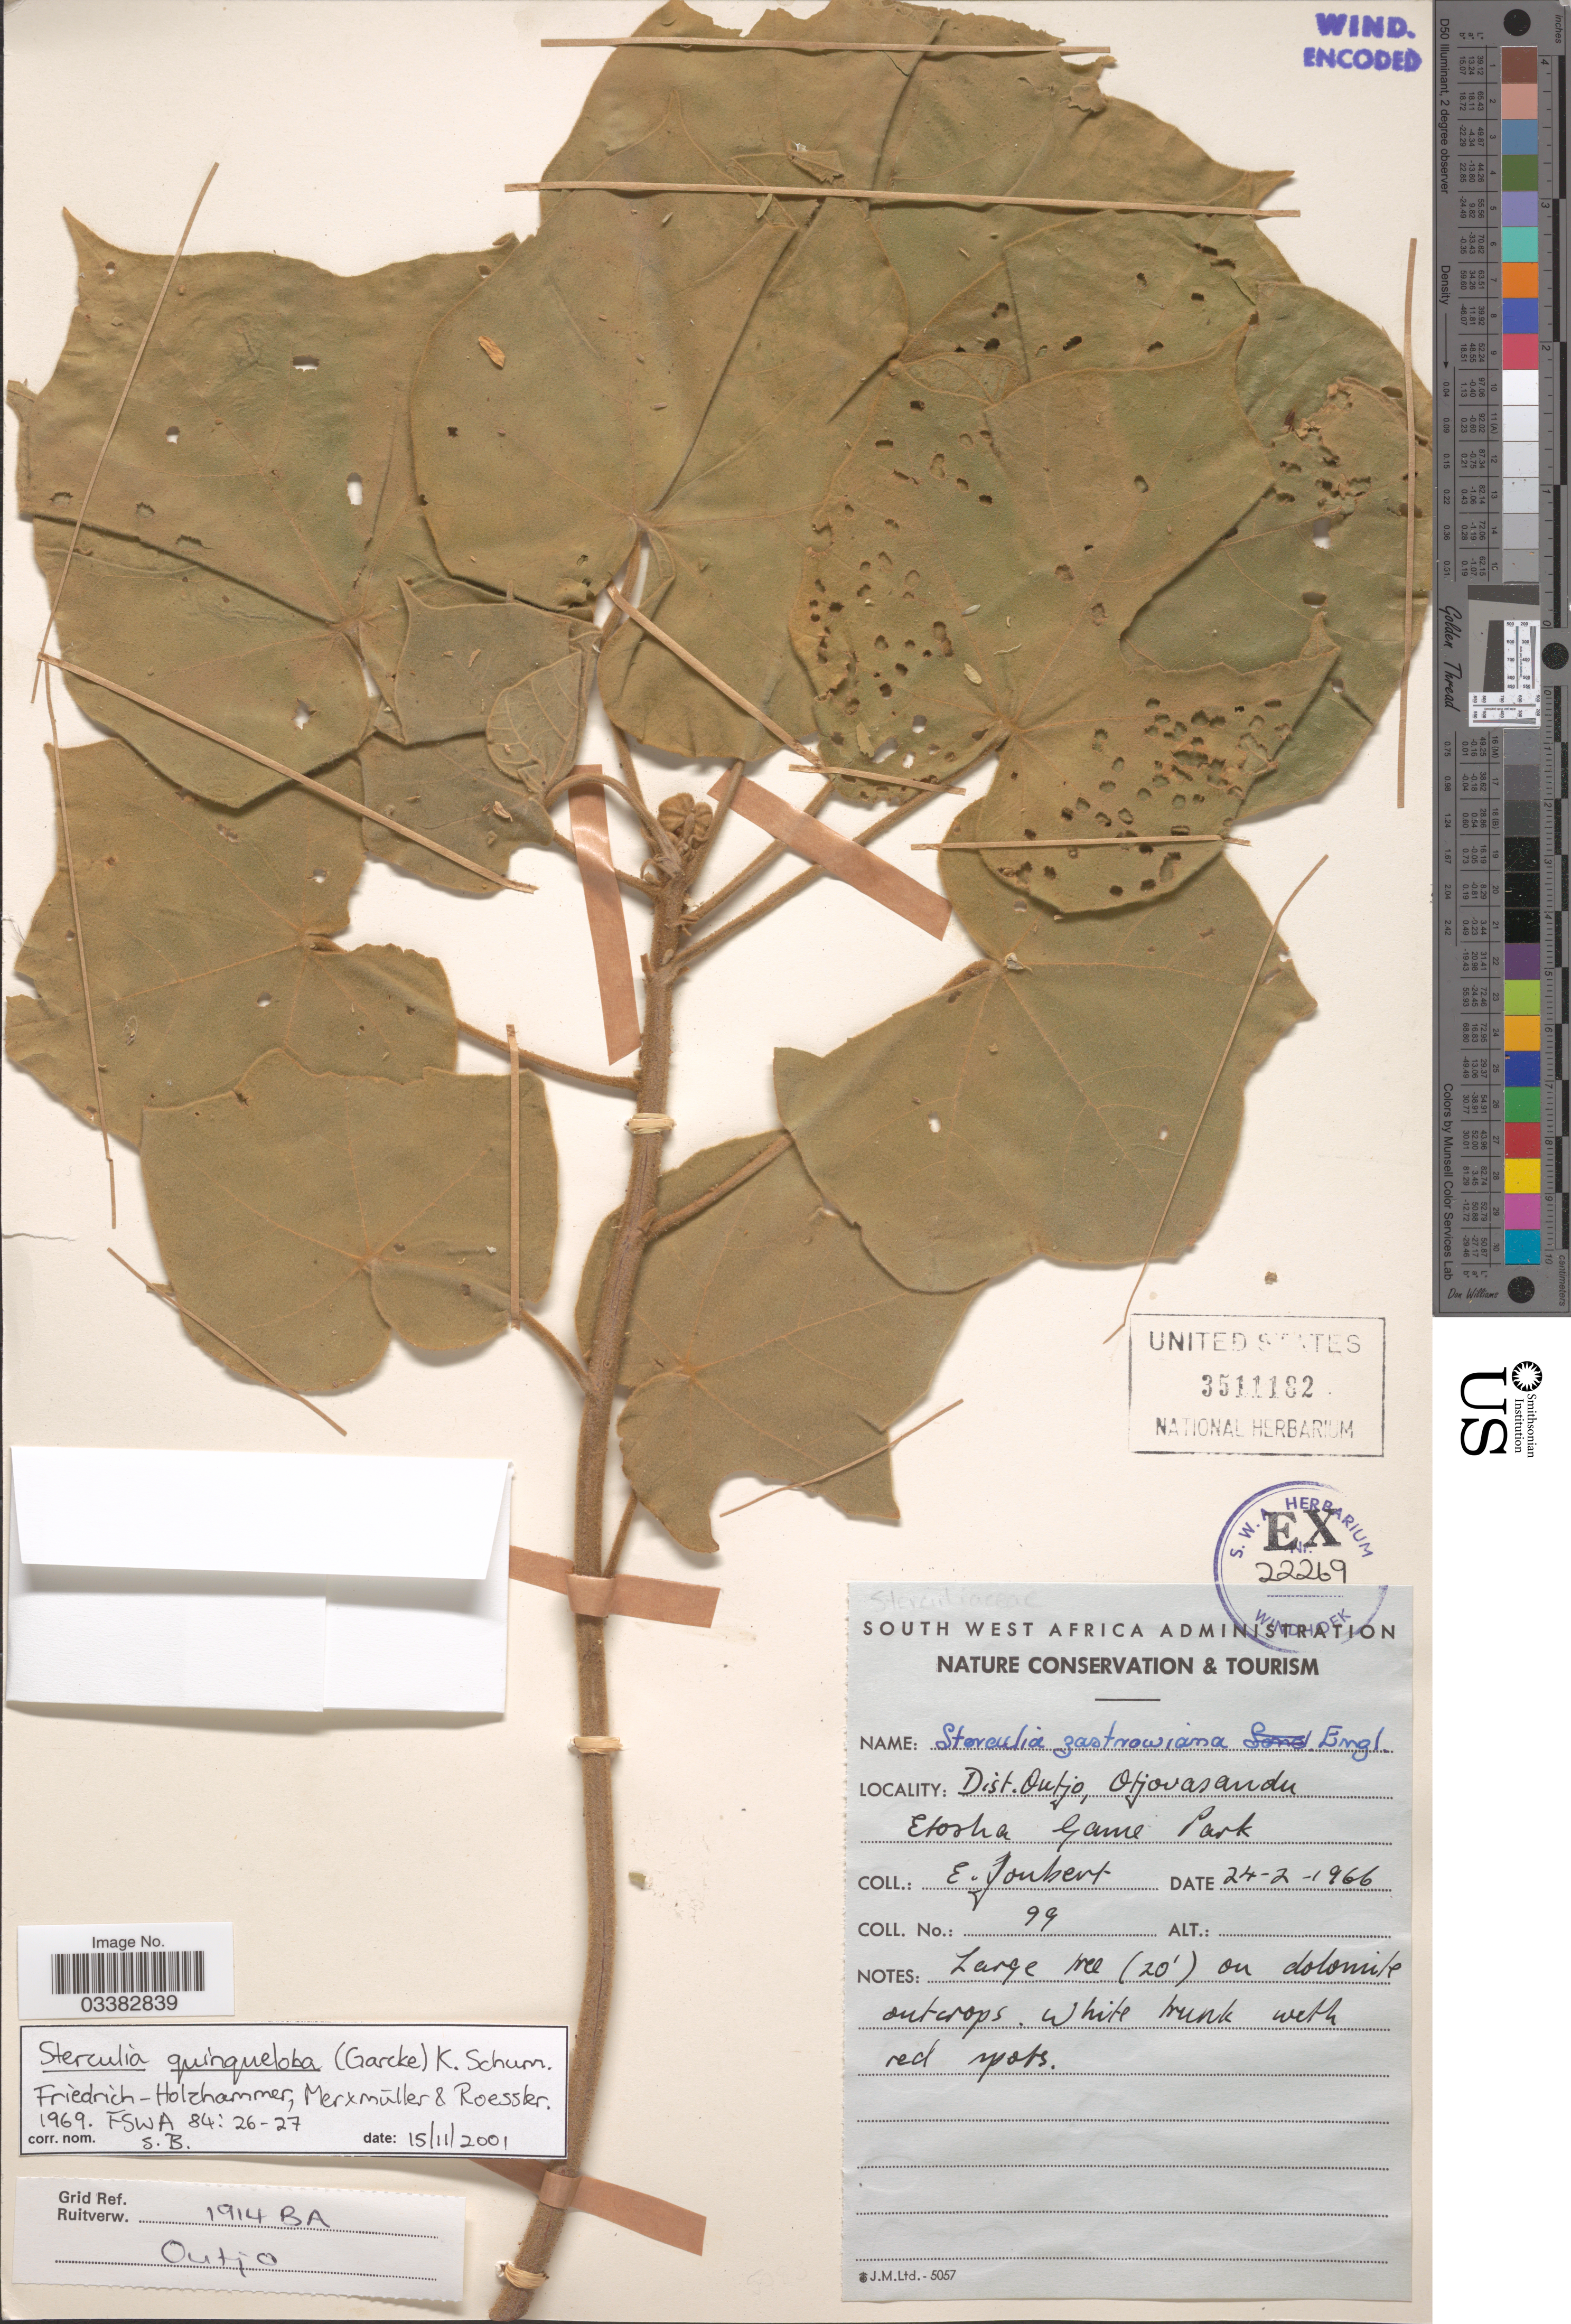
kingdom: Plantae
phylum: Tracheophyta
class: Magnoliopsida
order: Malvales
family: Malvaceae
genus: Sterculia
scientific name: Sterculia quinqueloba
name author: (Garcke) K. Schum.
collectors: E. Joubert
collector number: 99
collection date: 1966-02-24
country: Namibia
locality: Dist. Outjo, Otjovasandu Etosha Game Park.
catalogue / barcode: US 3511182